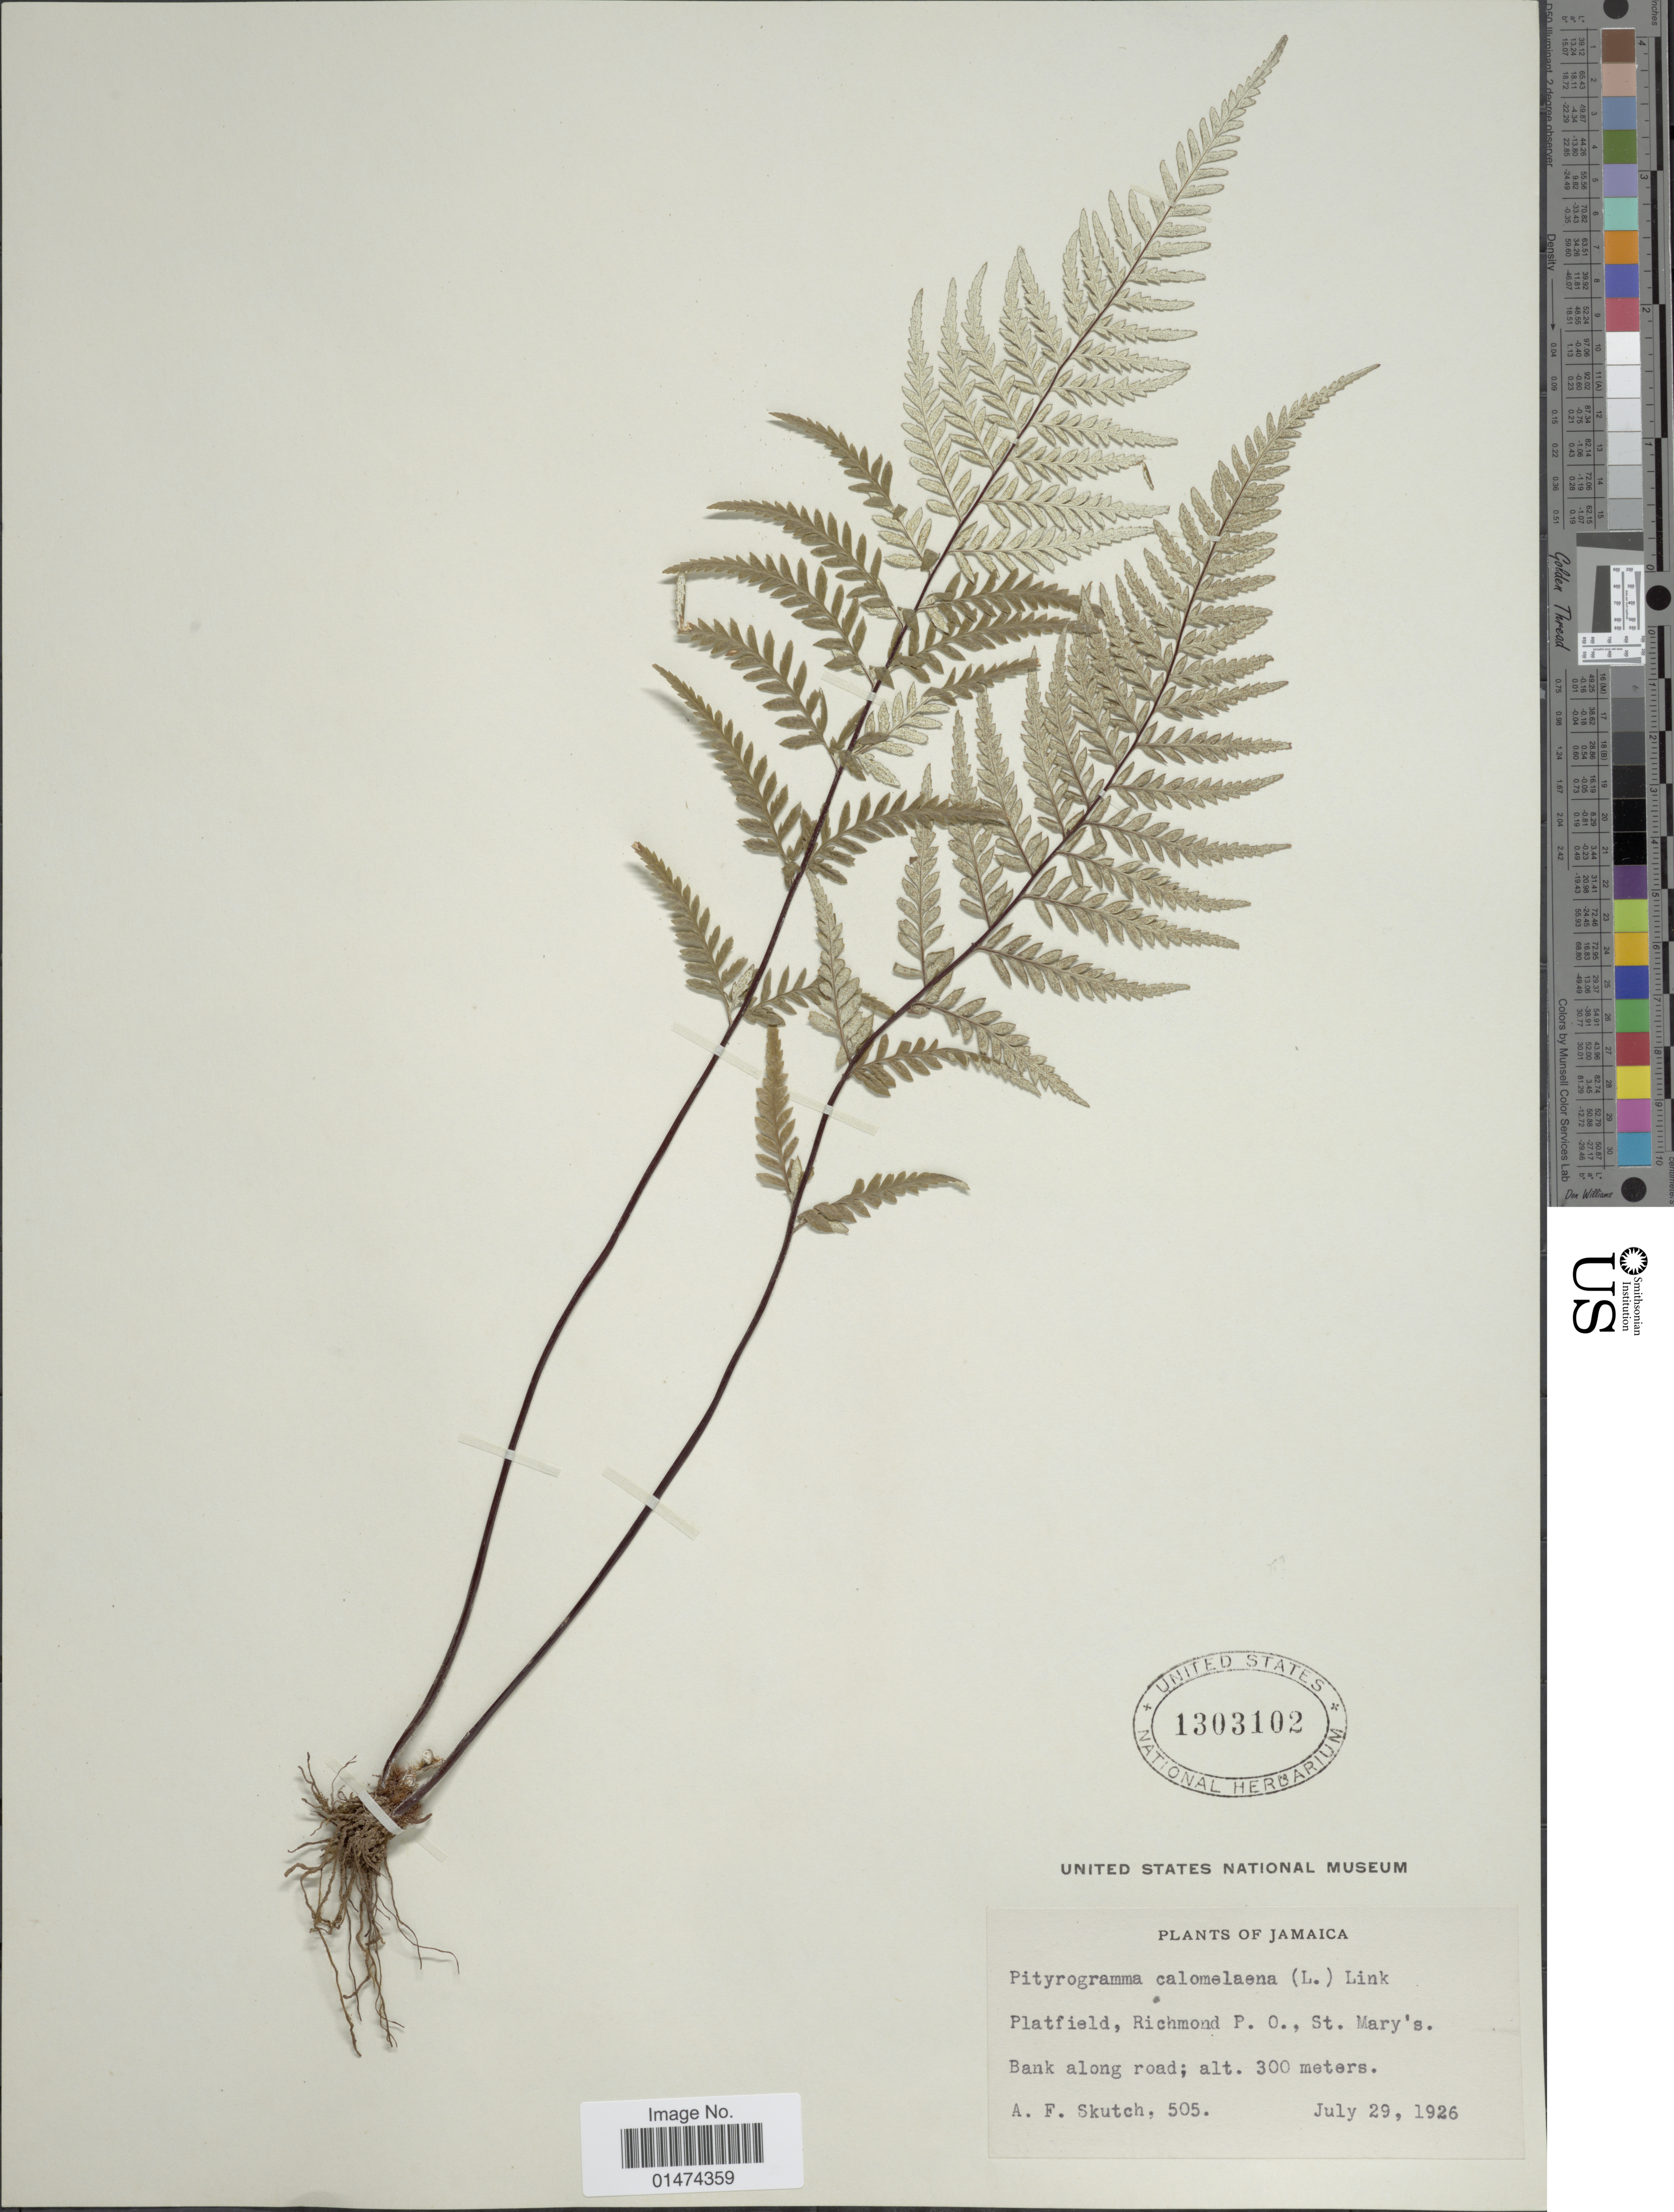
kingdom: Plantae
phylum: Tracheophyta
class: Polypodiopsida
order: Polypodiales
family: Pteridaceae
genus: Pityrogramma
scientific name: Pityrogramma calomelanos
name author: (L.) Link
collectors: A. F. Skutch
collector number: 505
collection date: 1926-07-29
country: Jamaica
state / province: Saint Mary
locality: Platfield, Richmond P.O., St. Mary's.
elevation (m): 300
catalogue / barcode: US 1303102